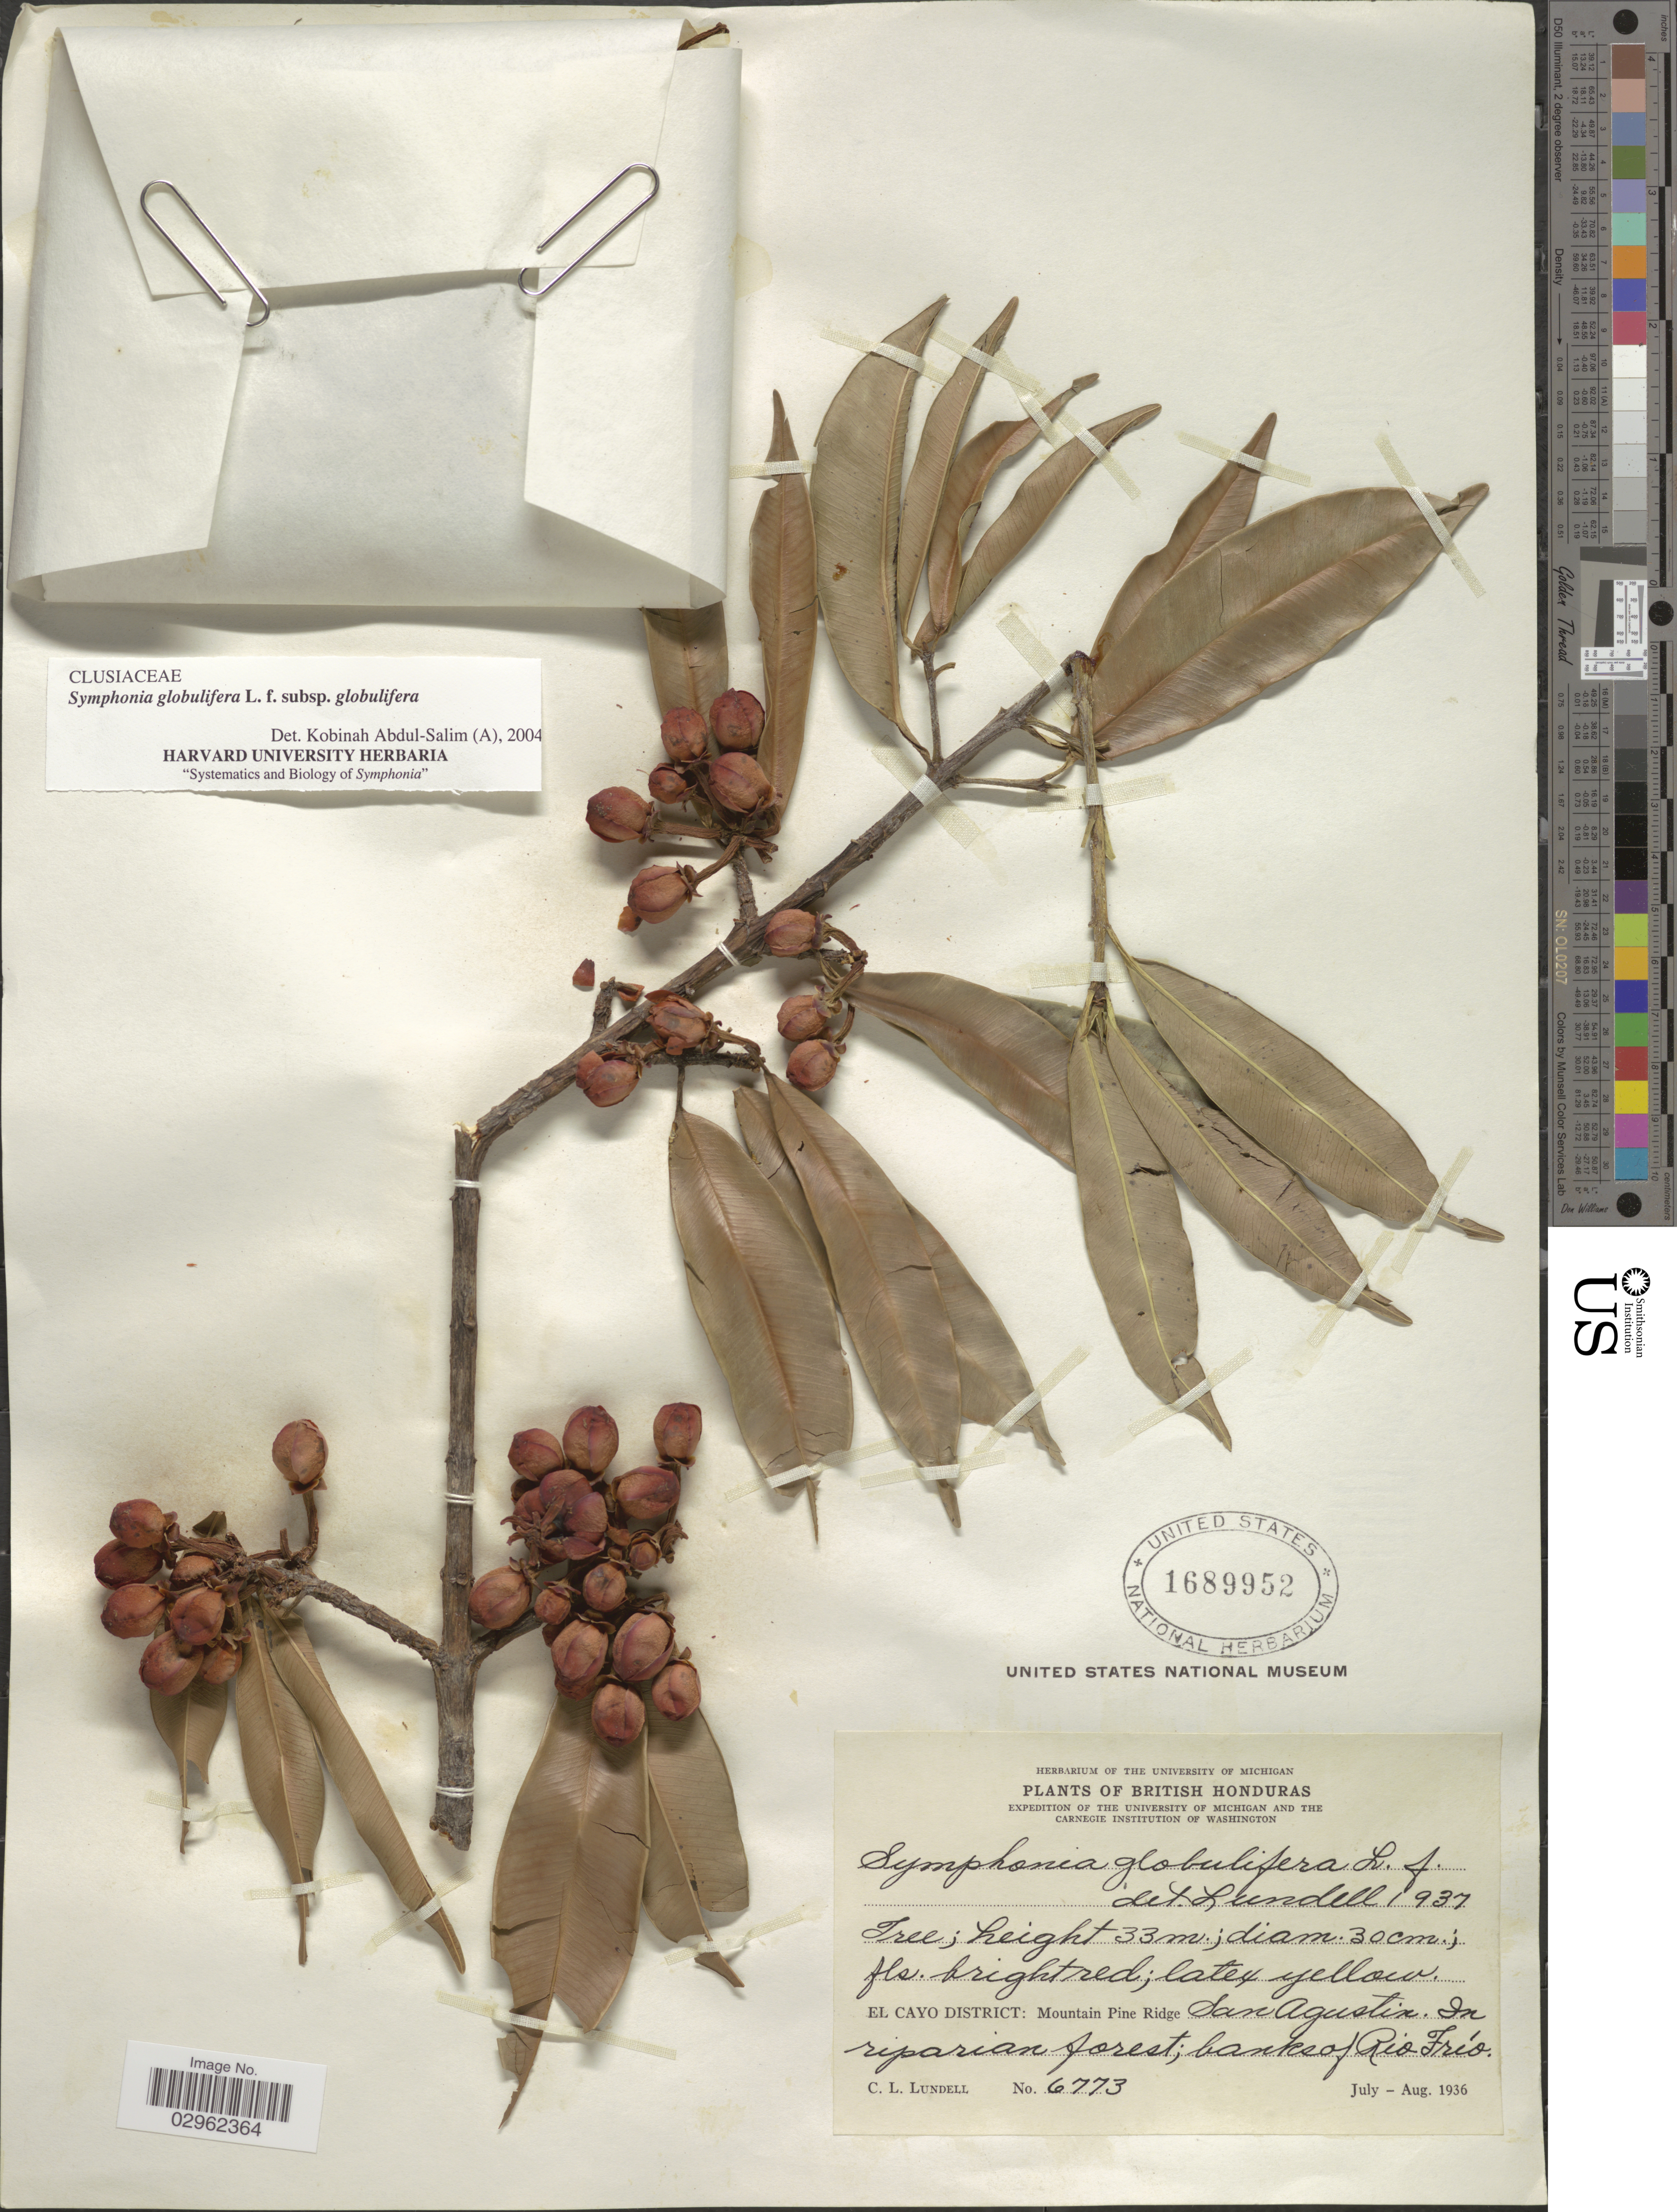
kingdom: Plantae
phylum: Tracheophyta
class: Magnoliopsida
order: Malpighiales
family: Clusiaceae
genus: Symphonia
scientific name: Symphonia globulifera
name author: L. f.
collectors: C. L. Lundell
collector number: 6773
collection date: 1936-07/1936-08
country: Belize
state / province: Cayo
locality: El Cayo District: Mountain Pine Ridge, San Augustin; banks of Rio Frío.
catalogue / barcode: US 1689952